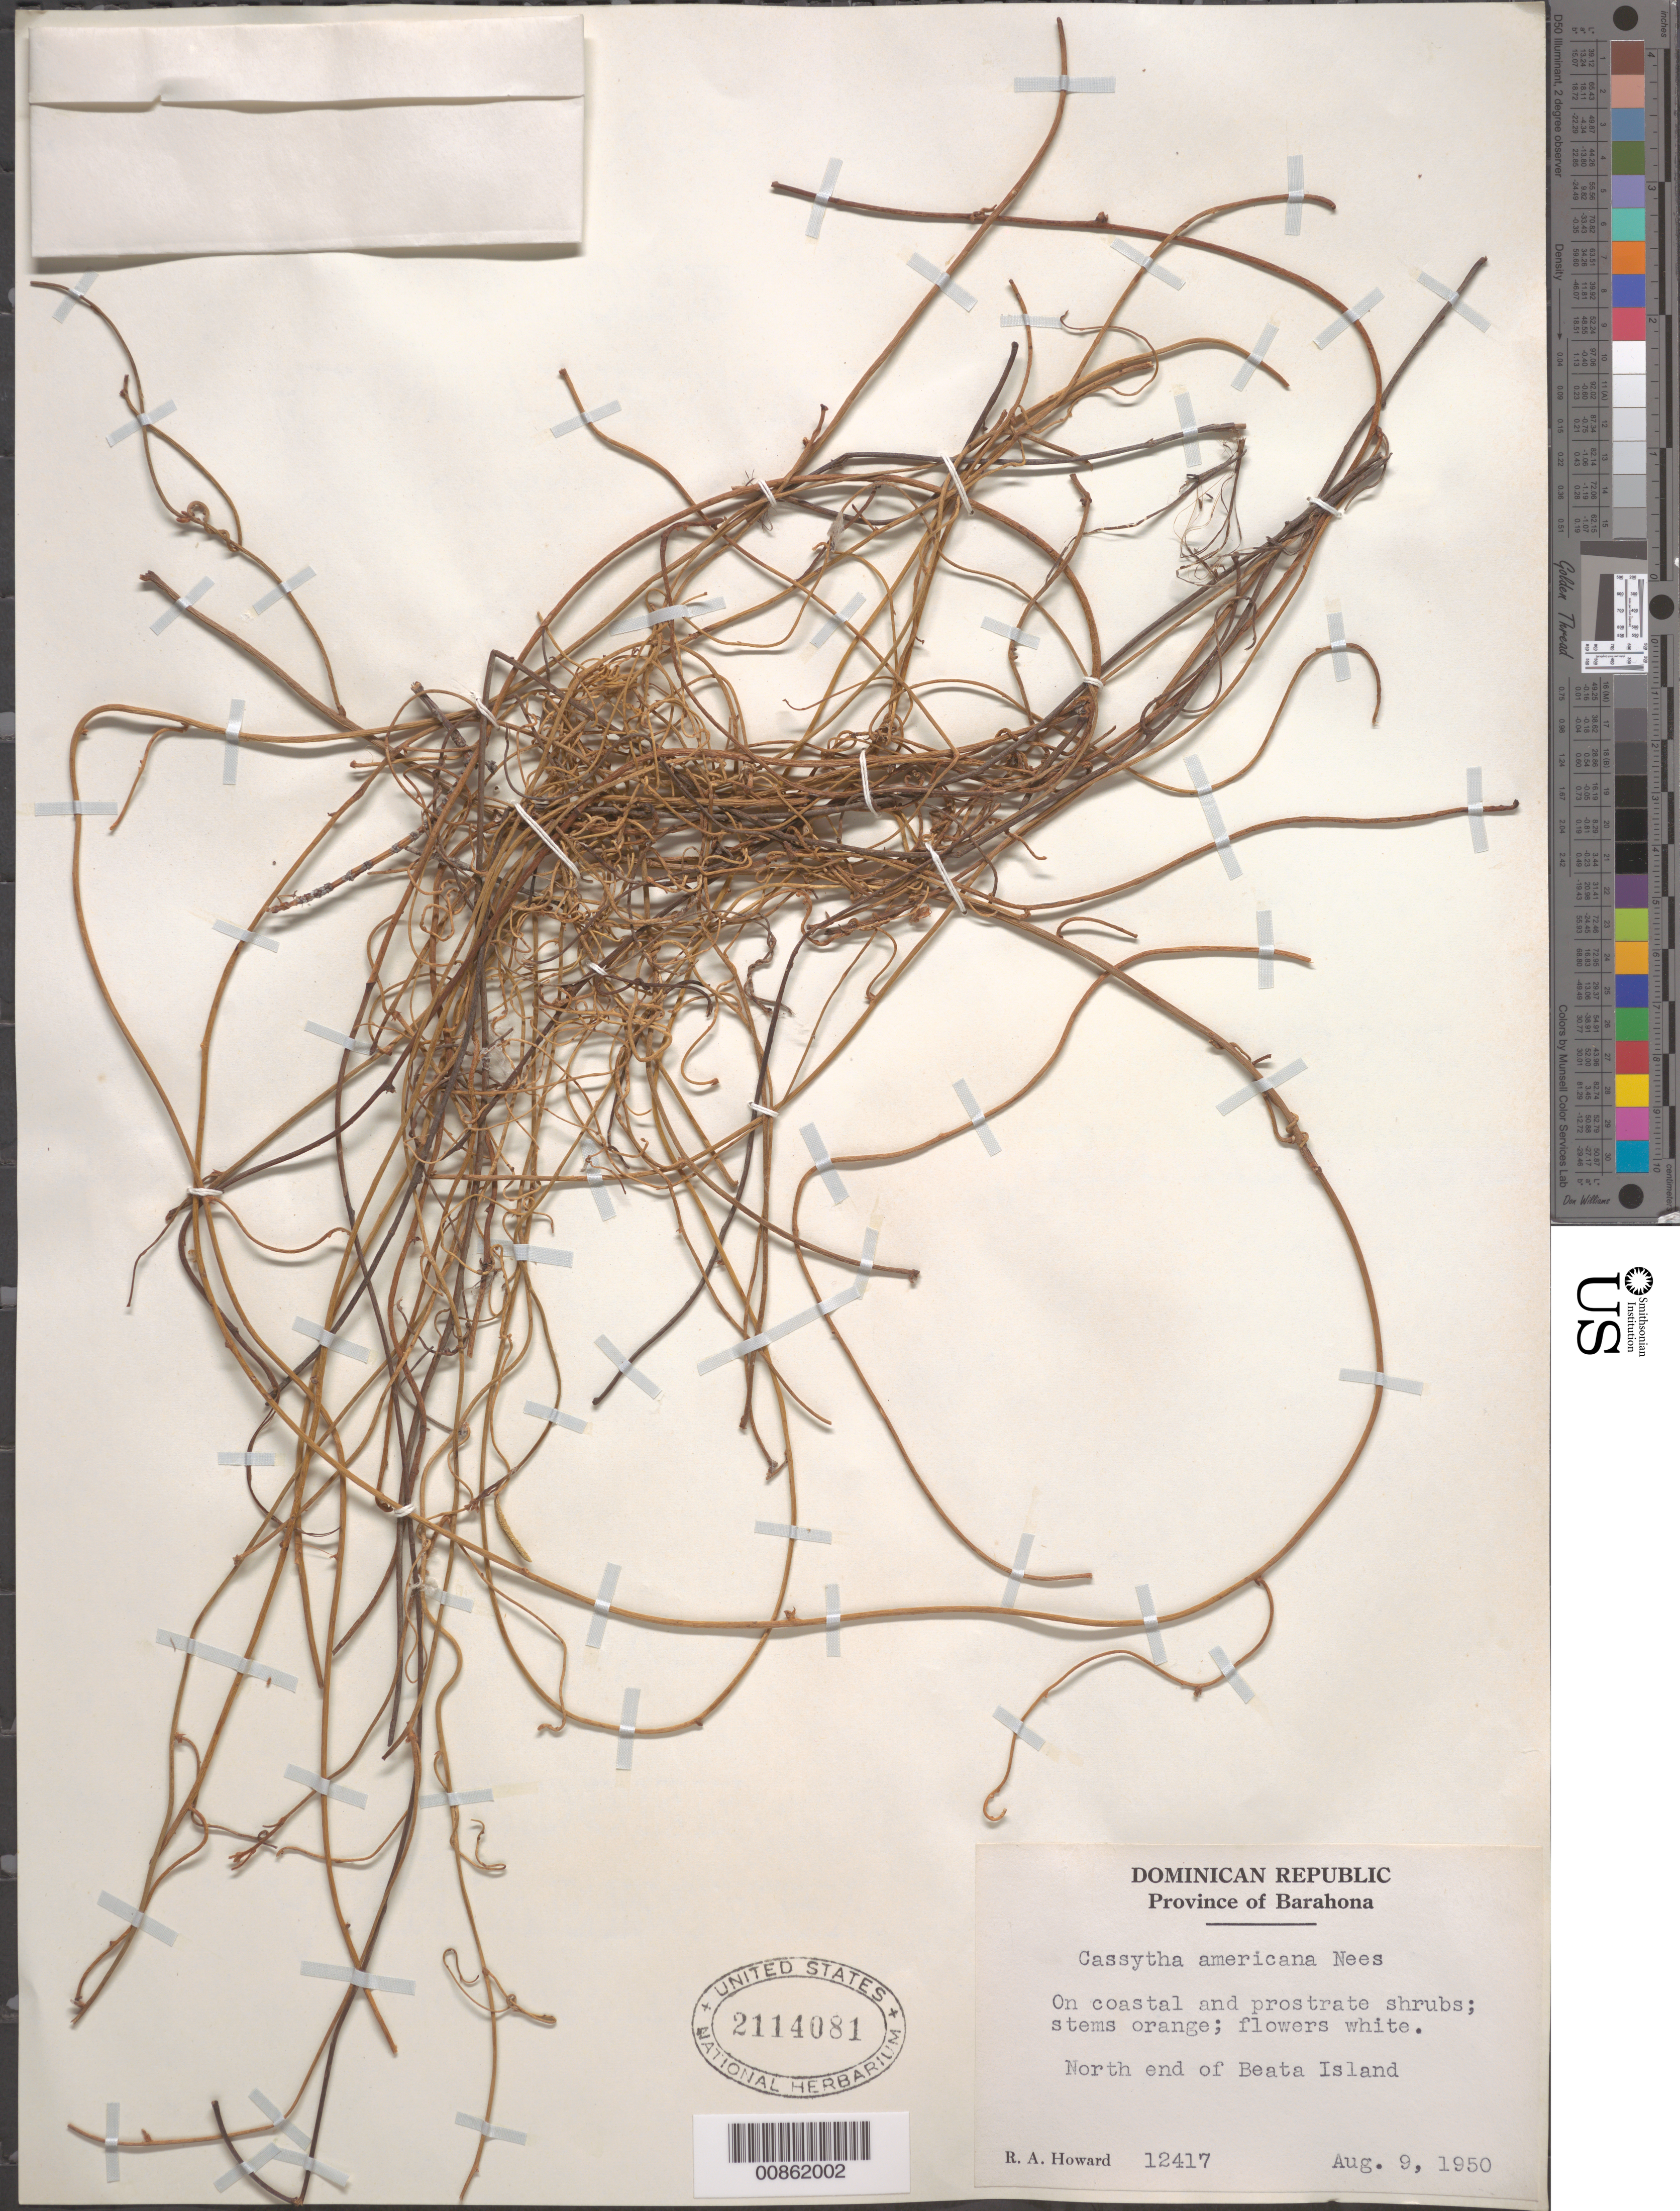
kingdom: Plantae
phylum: Tracheophyta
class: Magnoliopsida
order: Laurales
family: Lauraceae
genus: Cassytha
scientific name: Cassytha filiformis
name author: L.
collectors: R. A. Howard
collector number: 12417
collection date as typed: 09 Aug 1950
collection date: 1950-08-09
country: Dominican Republic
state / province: Barahona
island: Isla Beata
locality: North end of Beata Island.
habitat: On coastal and prostrate shrubs.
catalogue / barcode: US 2114081